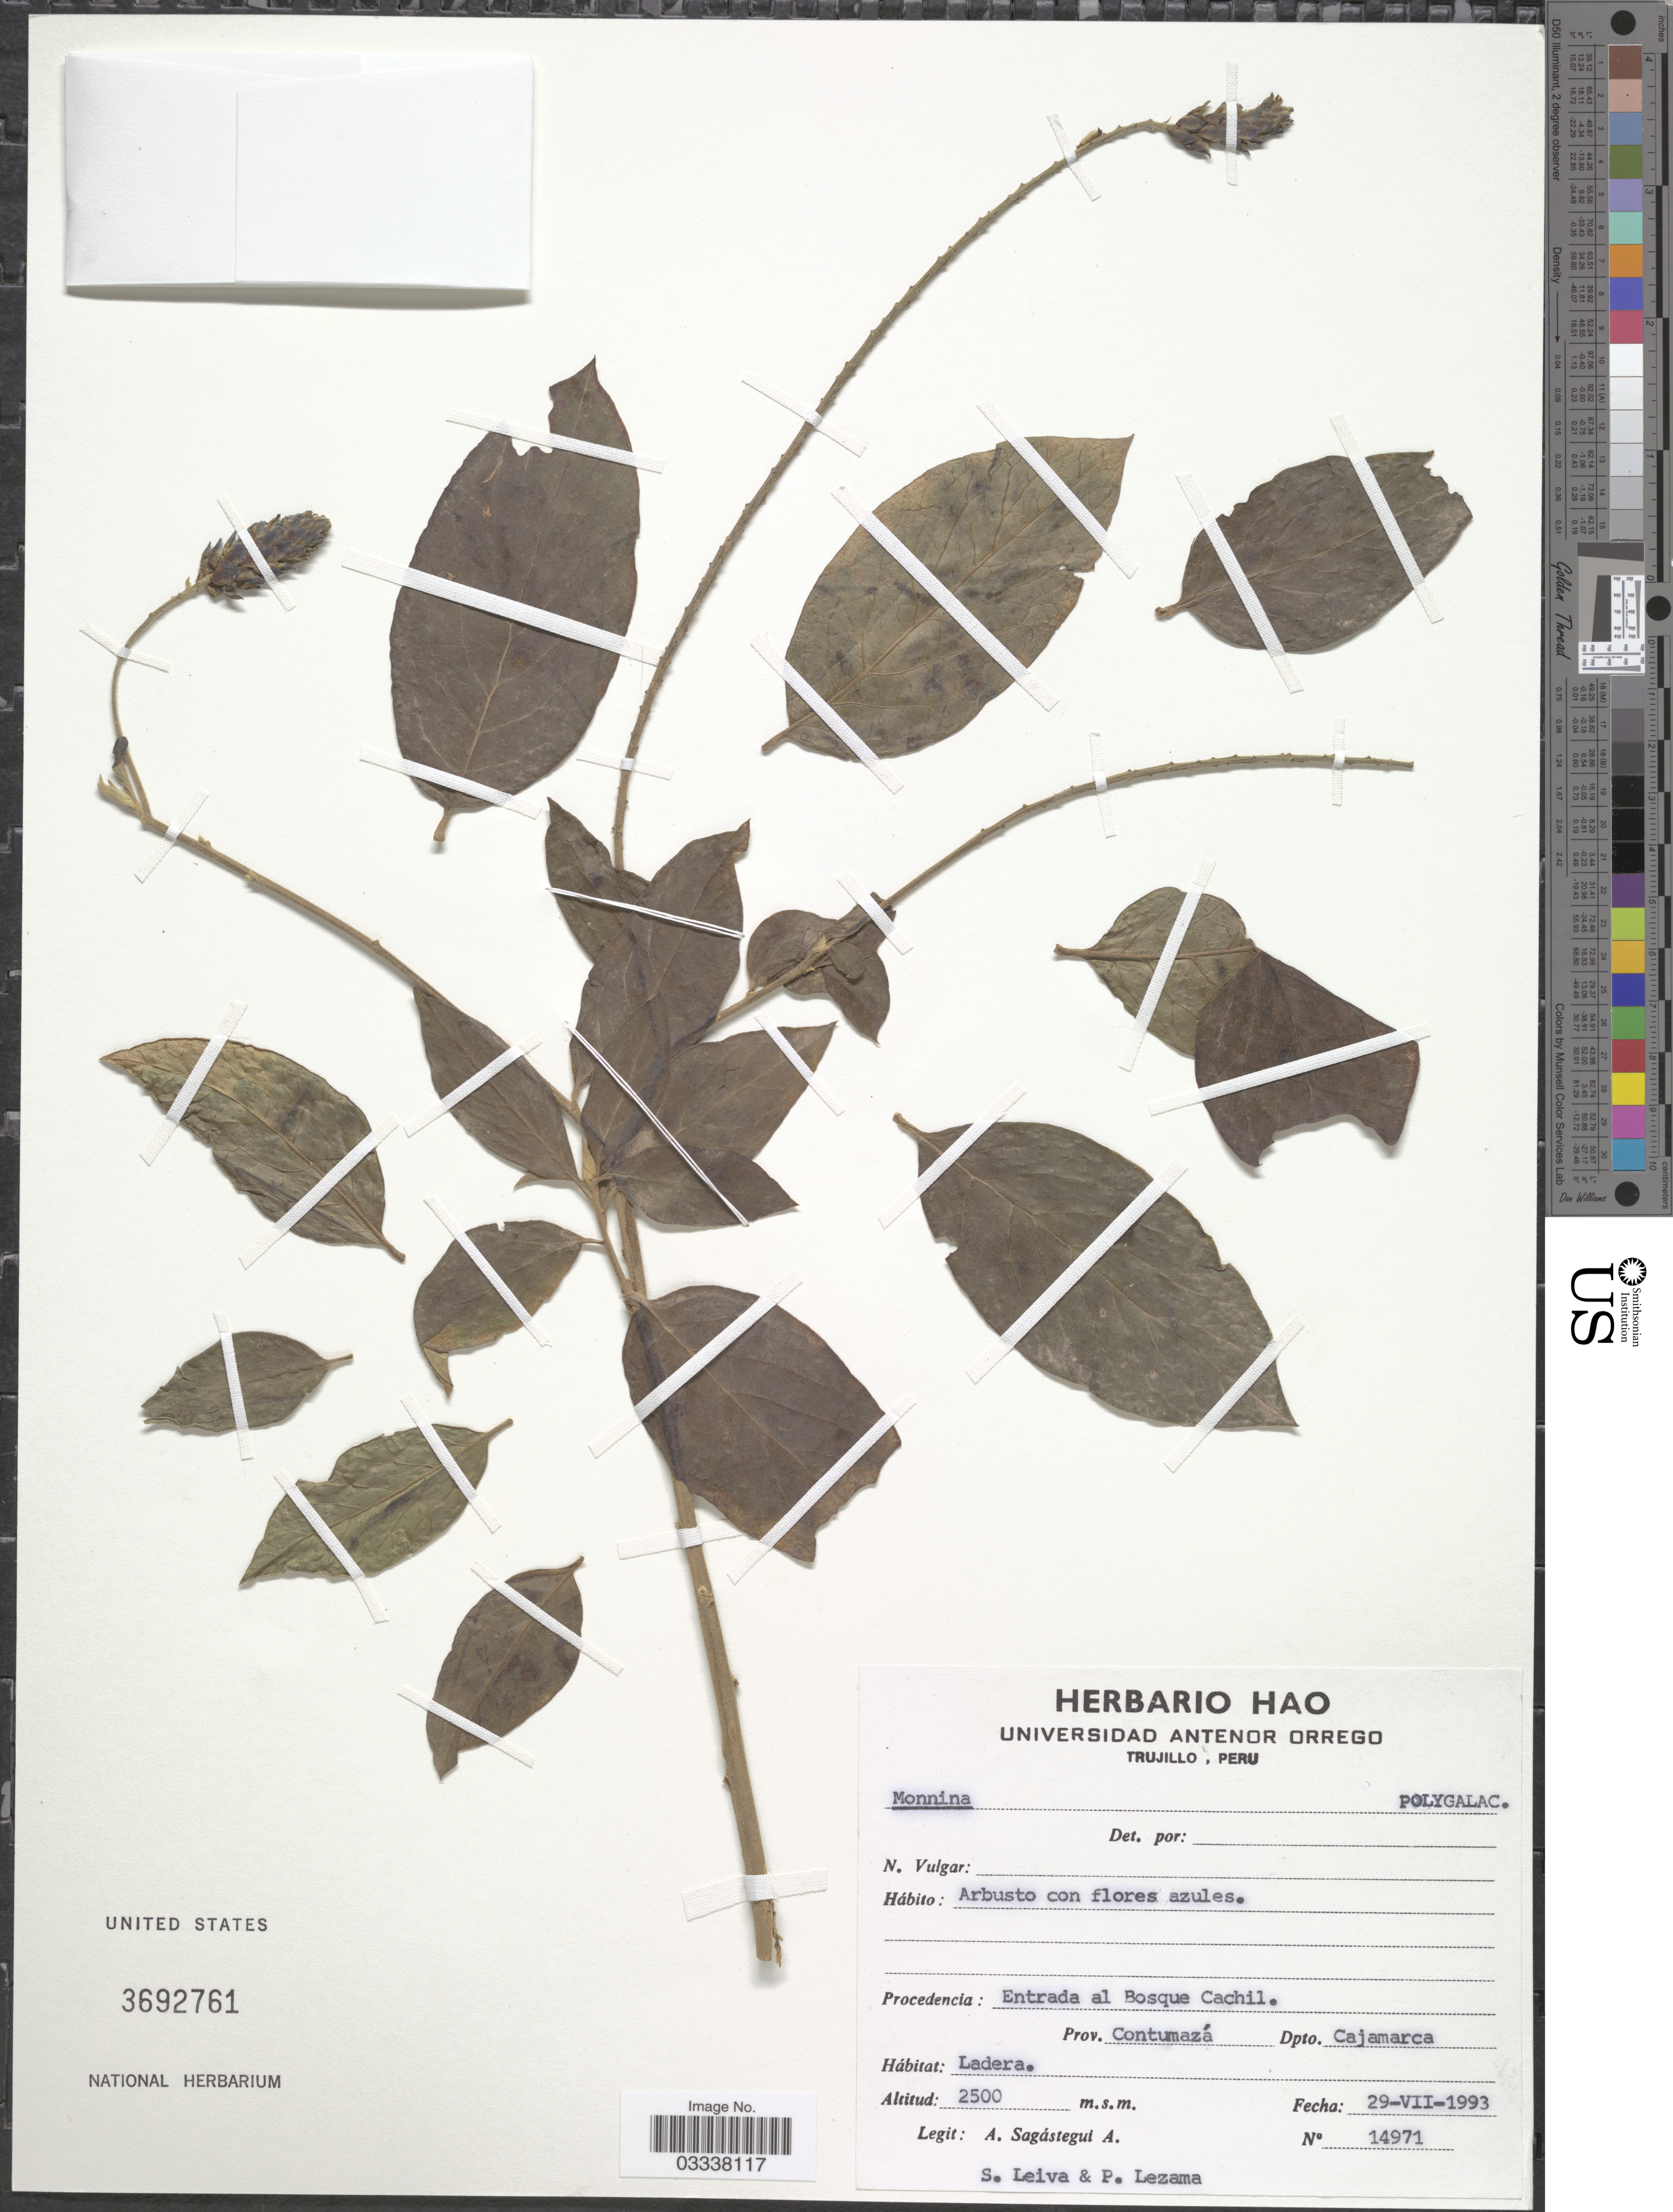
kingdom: Plantae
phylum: Tracheophyta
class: Magnoliopsida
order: Fabales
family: Polygalaceae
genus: Monnina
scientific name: Monnina sp.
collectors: A. Sagástegui A., S. Leiva & P. Lezama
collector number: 14971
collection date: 1993-07-29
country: Peru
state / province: Cajamarca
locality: Entrada al Bosque Cachil. Prov. Contumazá. Dpto. Cajamarca.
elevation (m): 2500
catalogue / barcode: US 3692761